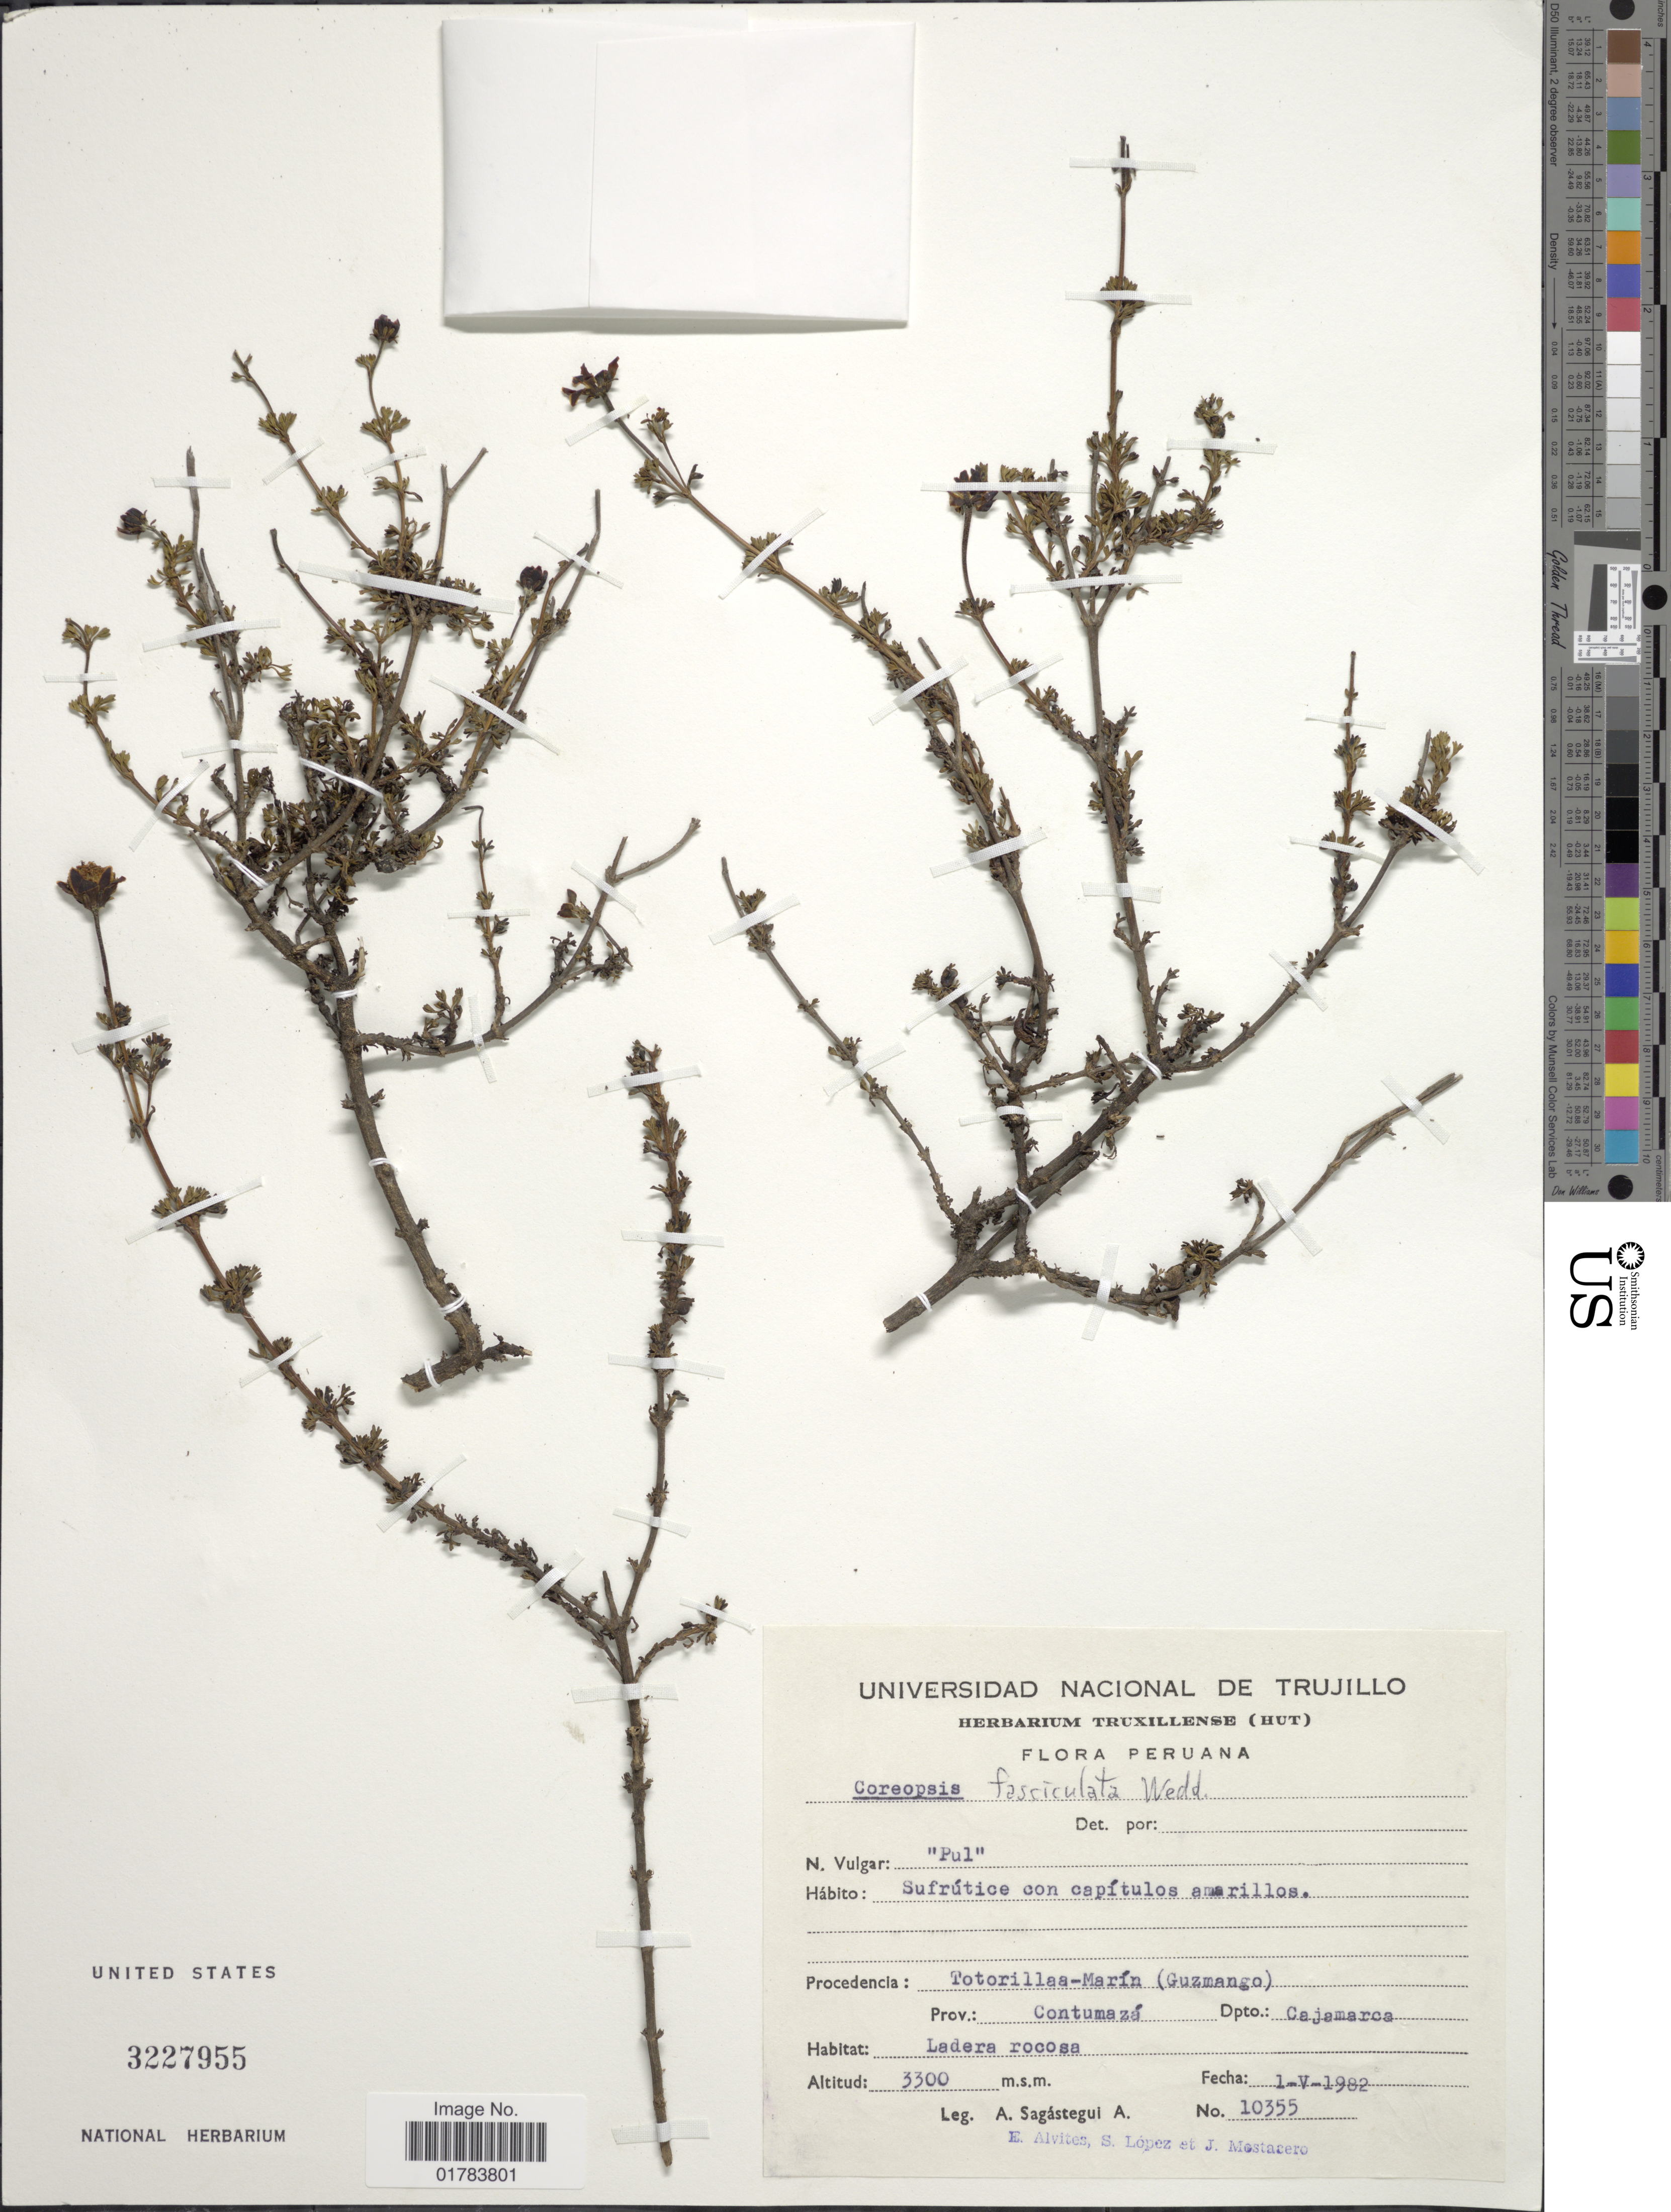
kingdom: Plantae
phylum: Tracheophyta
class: Magnoliopsida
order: Asterales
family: Asteraceae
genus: Coreopsis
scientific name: Coreopsis fasciculata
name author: Wedd.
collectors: A. Sagástegui A., E. Alvites, S. López & J. Mostacero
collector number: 10355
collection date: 1982-05-01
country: Peru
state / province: Cajamarca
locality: Procedencia: Totorillaa-Marin (Guzmango) Prov. Contumaza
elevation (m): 3300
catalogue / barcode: US 3227955